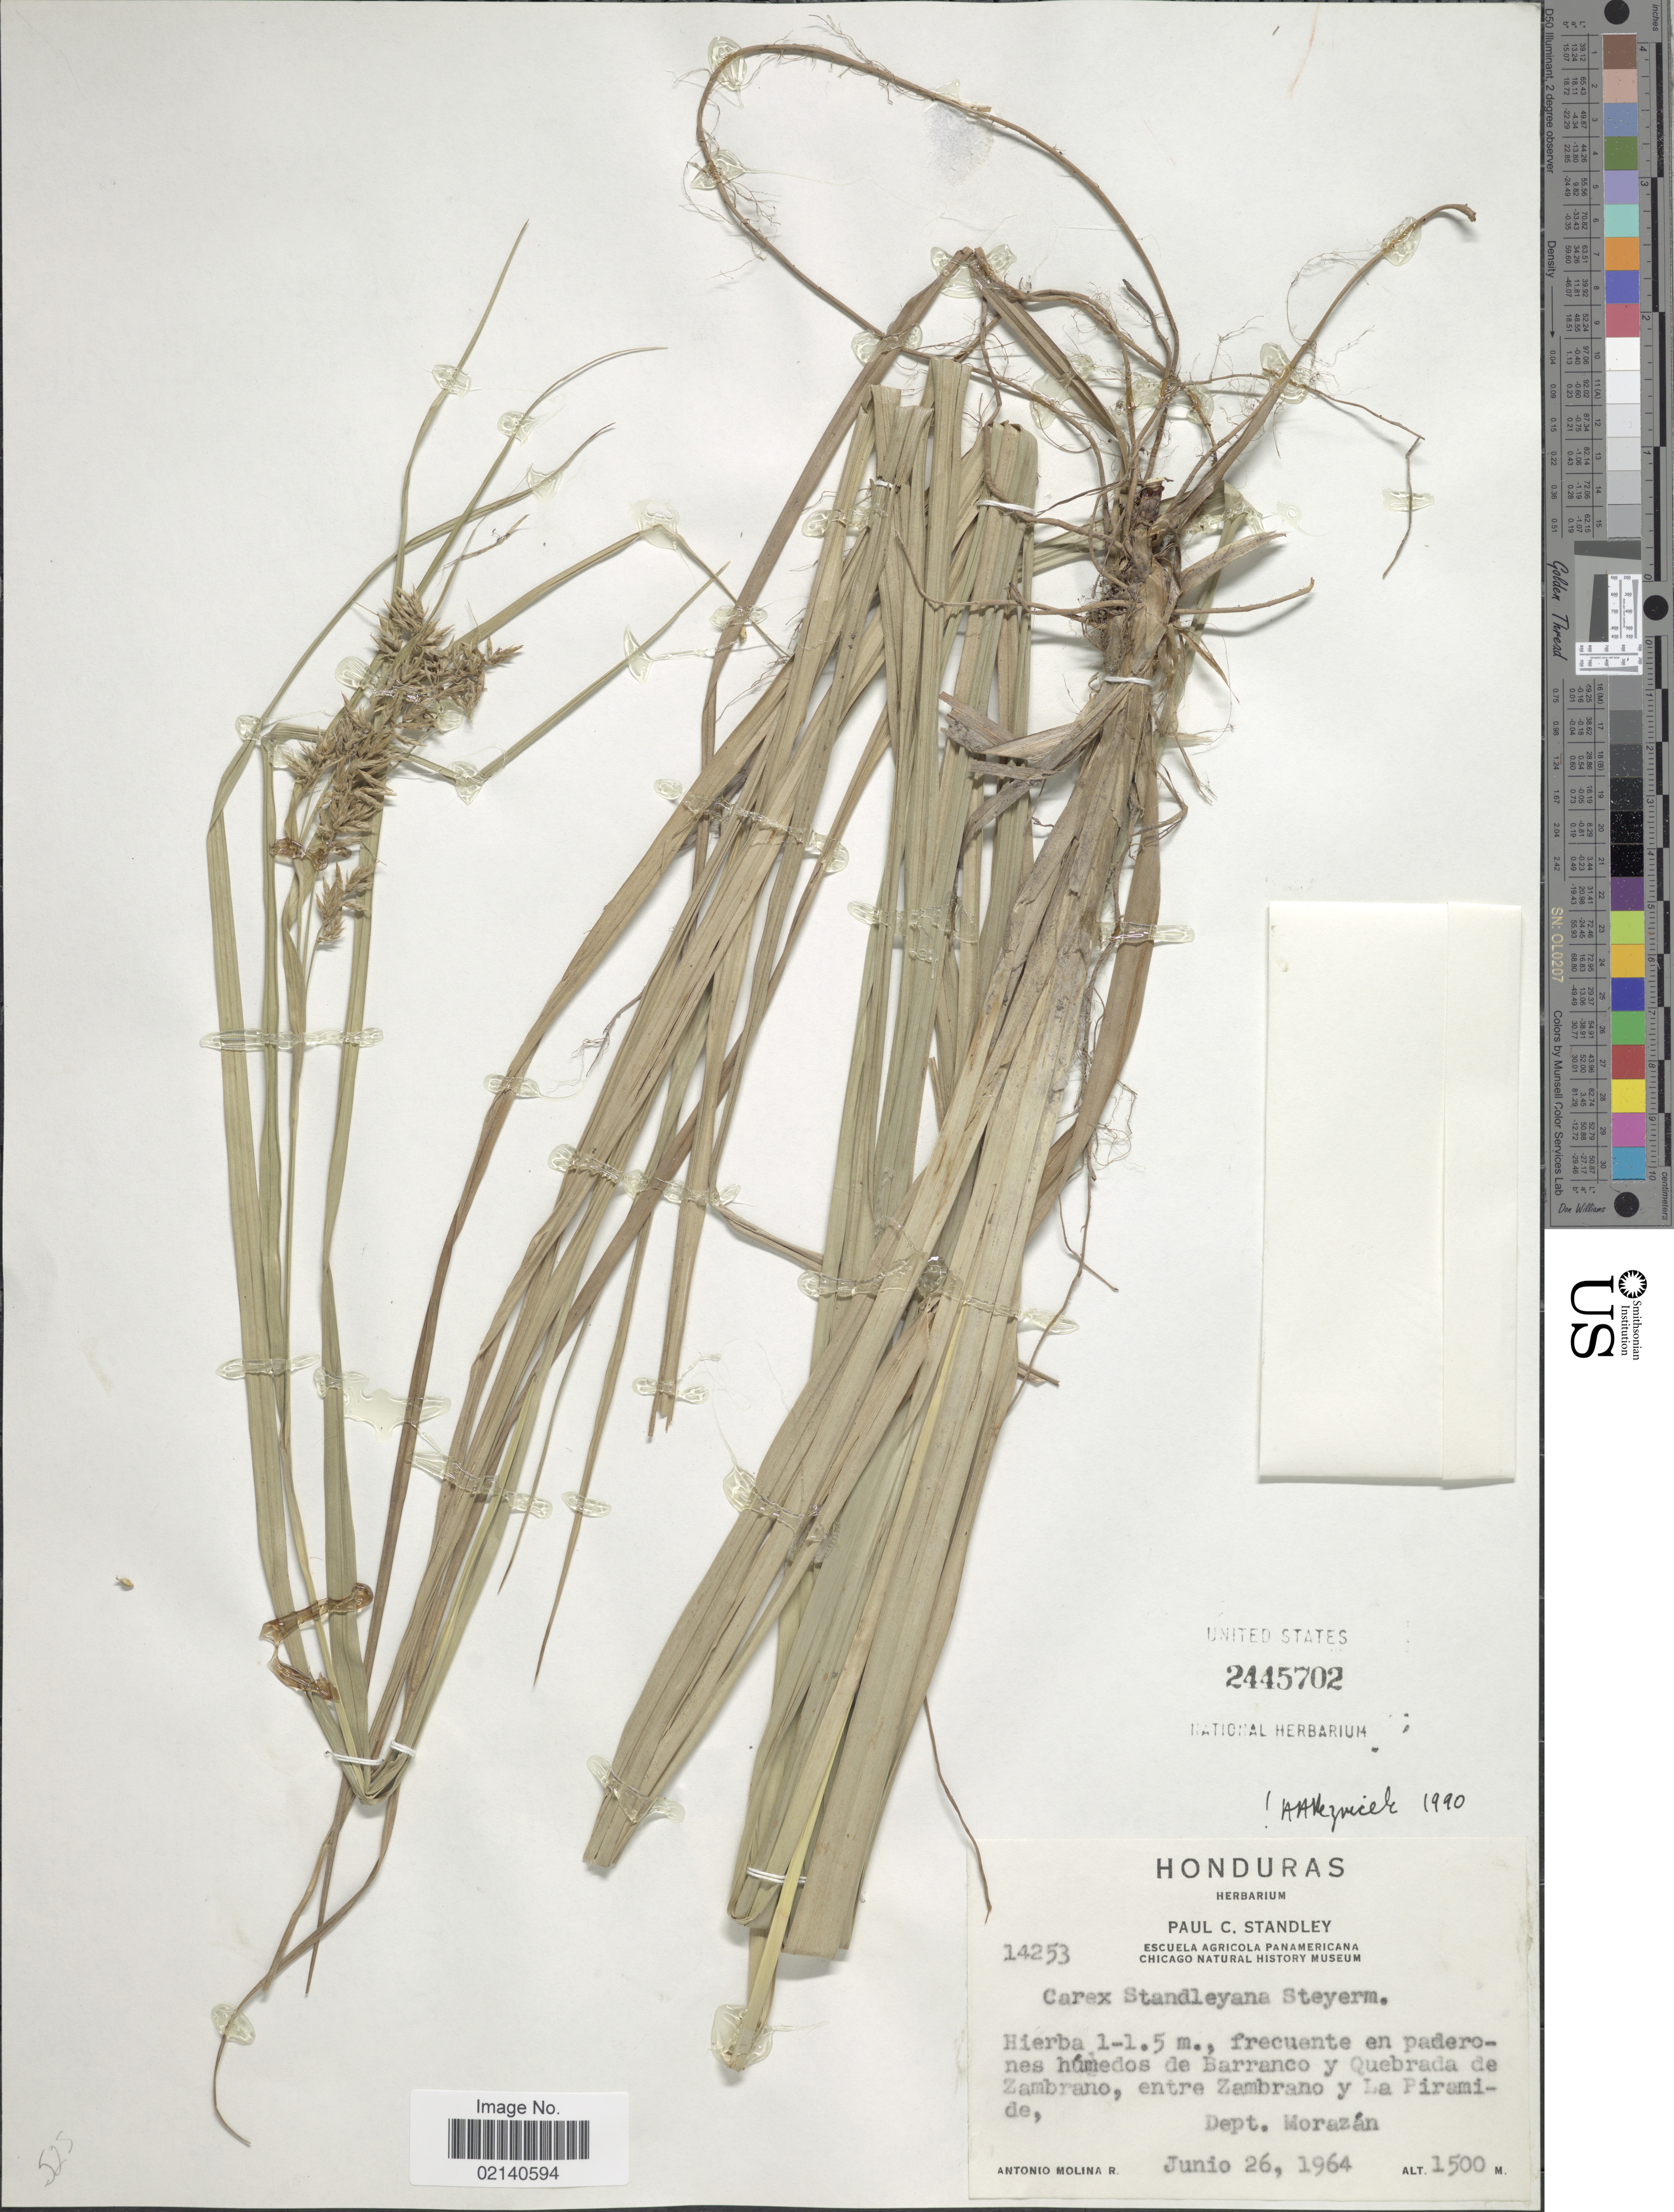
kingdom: Plantae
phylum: Tracheophyta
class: Liliopsida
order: Poales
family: Cyperaceae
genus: Carex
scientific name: Carex standleyana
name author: Steyerm.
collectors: A. Molina R.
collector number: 14253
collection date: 1964-06-26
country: Honduras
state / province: Fco. Morazán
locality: Frecuente en paderones humedos de Barranco y Quebrada de Zambrano, entre Zambrano y La Piramide, Dept. Morazan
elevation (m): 1500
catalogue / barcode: US 2445702